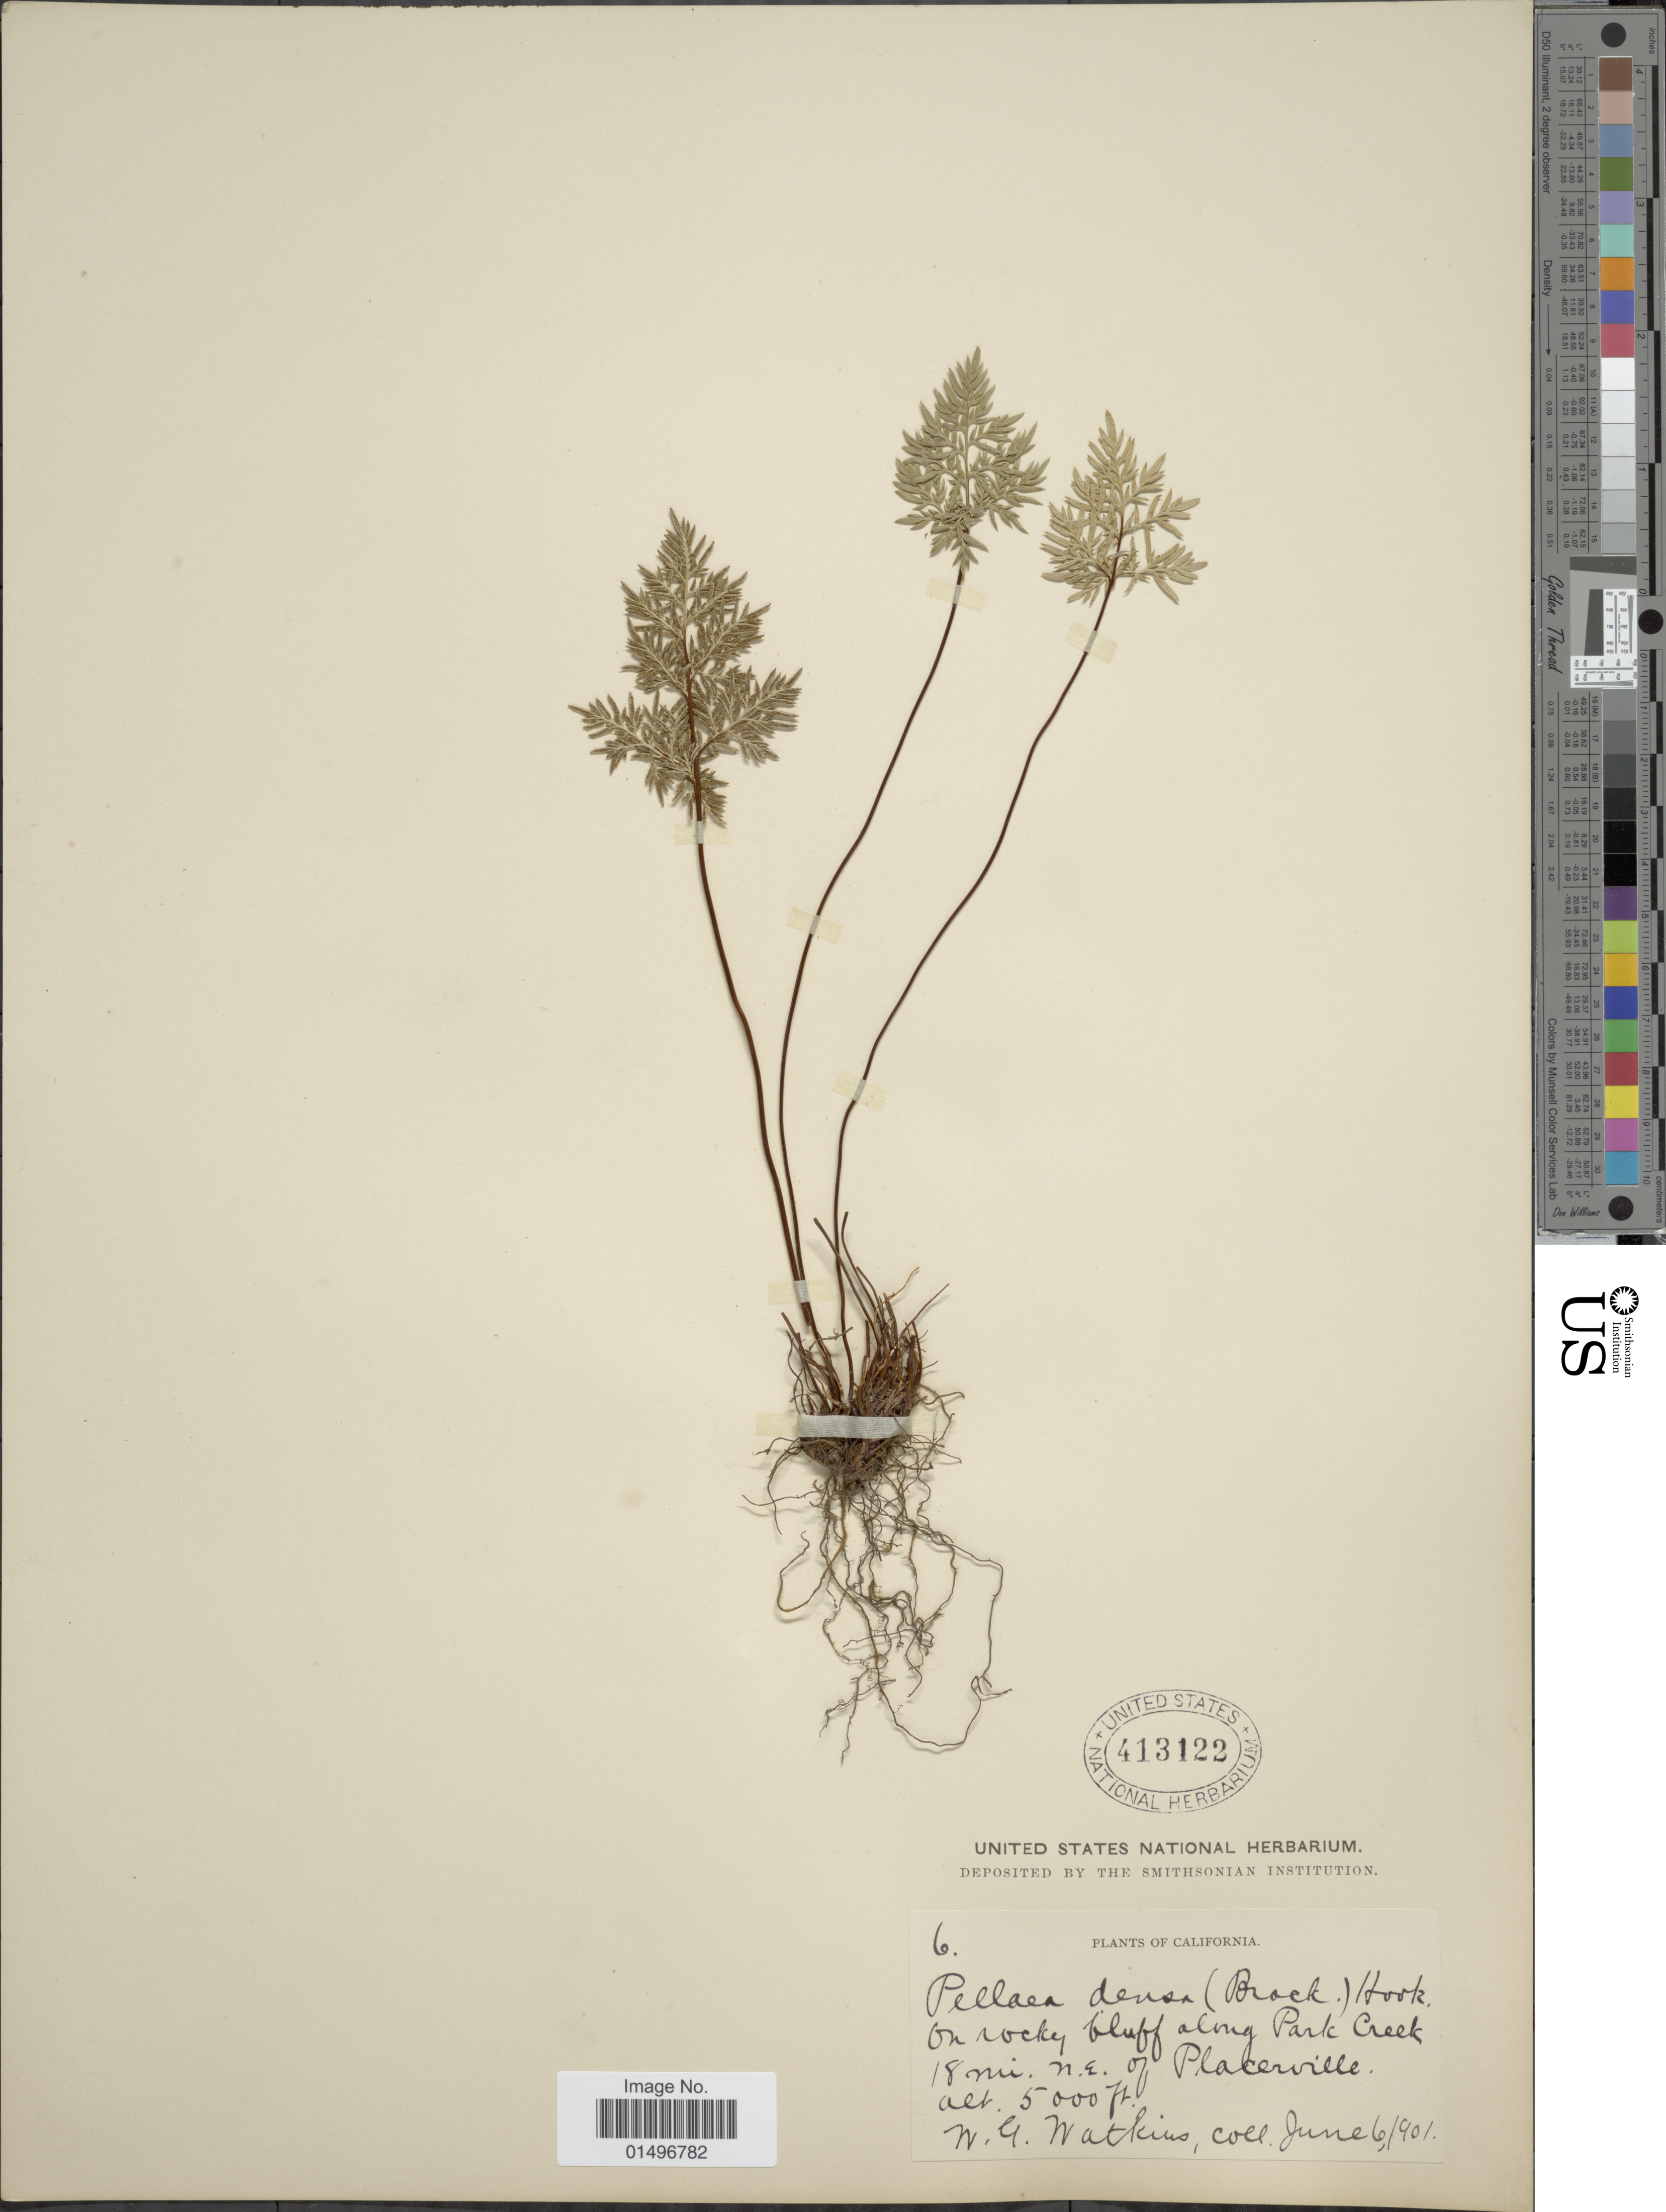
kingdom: Plantae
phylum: Tracheophyta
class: Polypodiopsida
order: Polypodiales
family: Pteridaceae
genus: Aspidotis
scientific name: Aspidotis densa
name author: (Brack.) Lellinger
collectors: W. Watkins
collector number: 6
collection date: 1901-06-06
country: United States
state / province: California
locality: California, 18 mi. n.e. of Placerville.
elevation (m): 1524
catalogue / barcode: US 413122